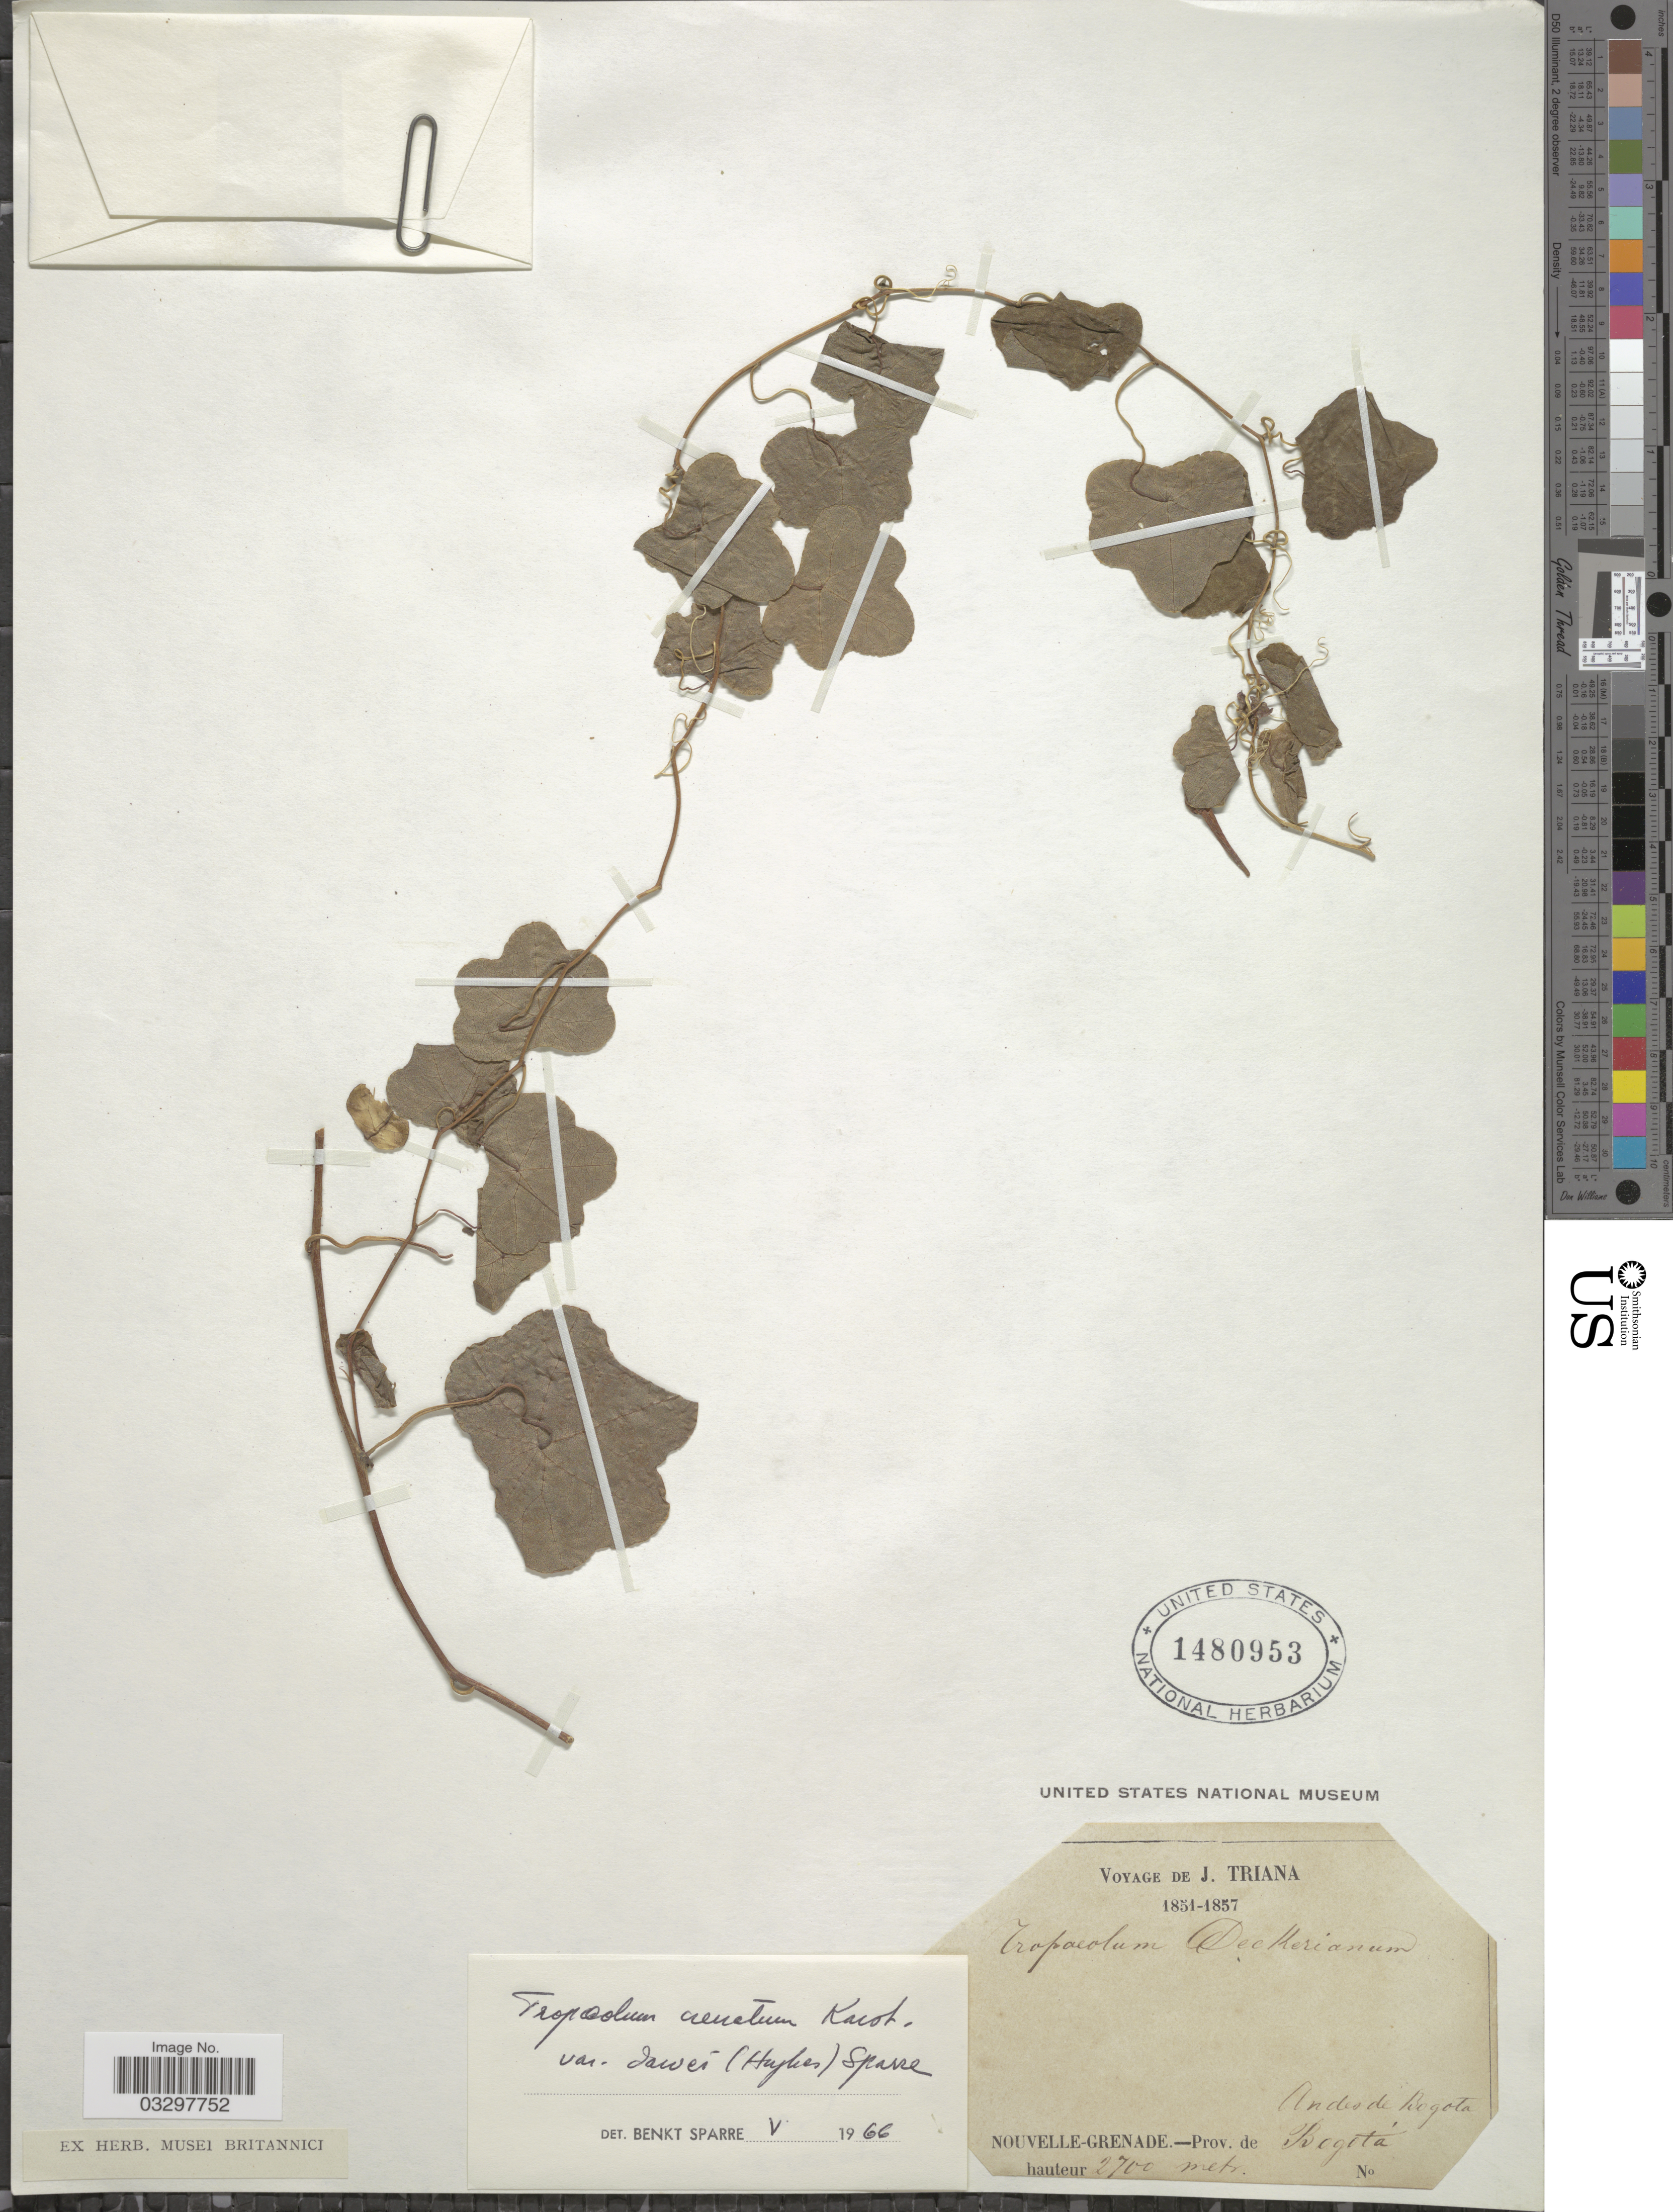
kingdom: Plantae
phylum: Tracheophyta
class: Magnoliopsida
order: Brassicales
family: Tropaeolaceae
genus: Tropaeolum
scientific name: Tropaeolum crenatum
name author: H. Karst.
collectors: J. Triana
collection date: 1851/1857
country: Colombia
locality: Nouvelle-Grenade. - Prov. de Bogotá. Andes de Bogota.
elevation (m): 2700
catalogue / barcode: US 1480953